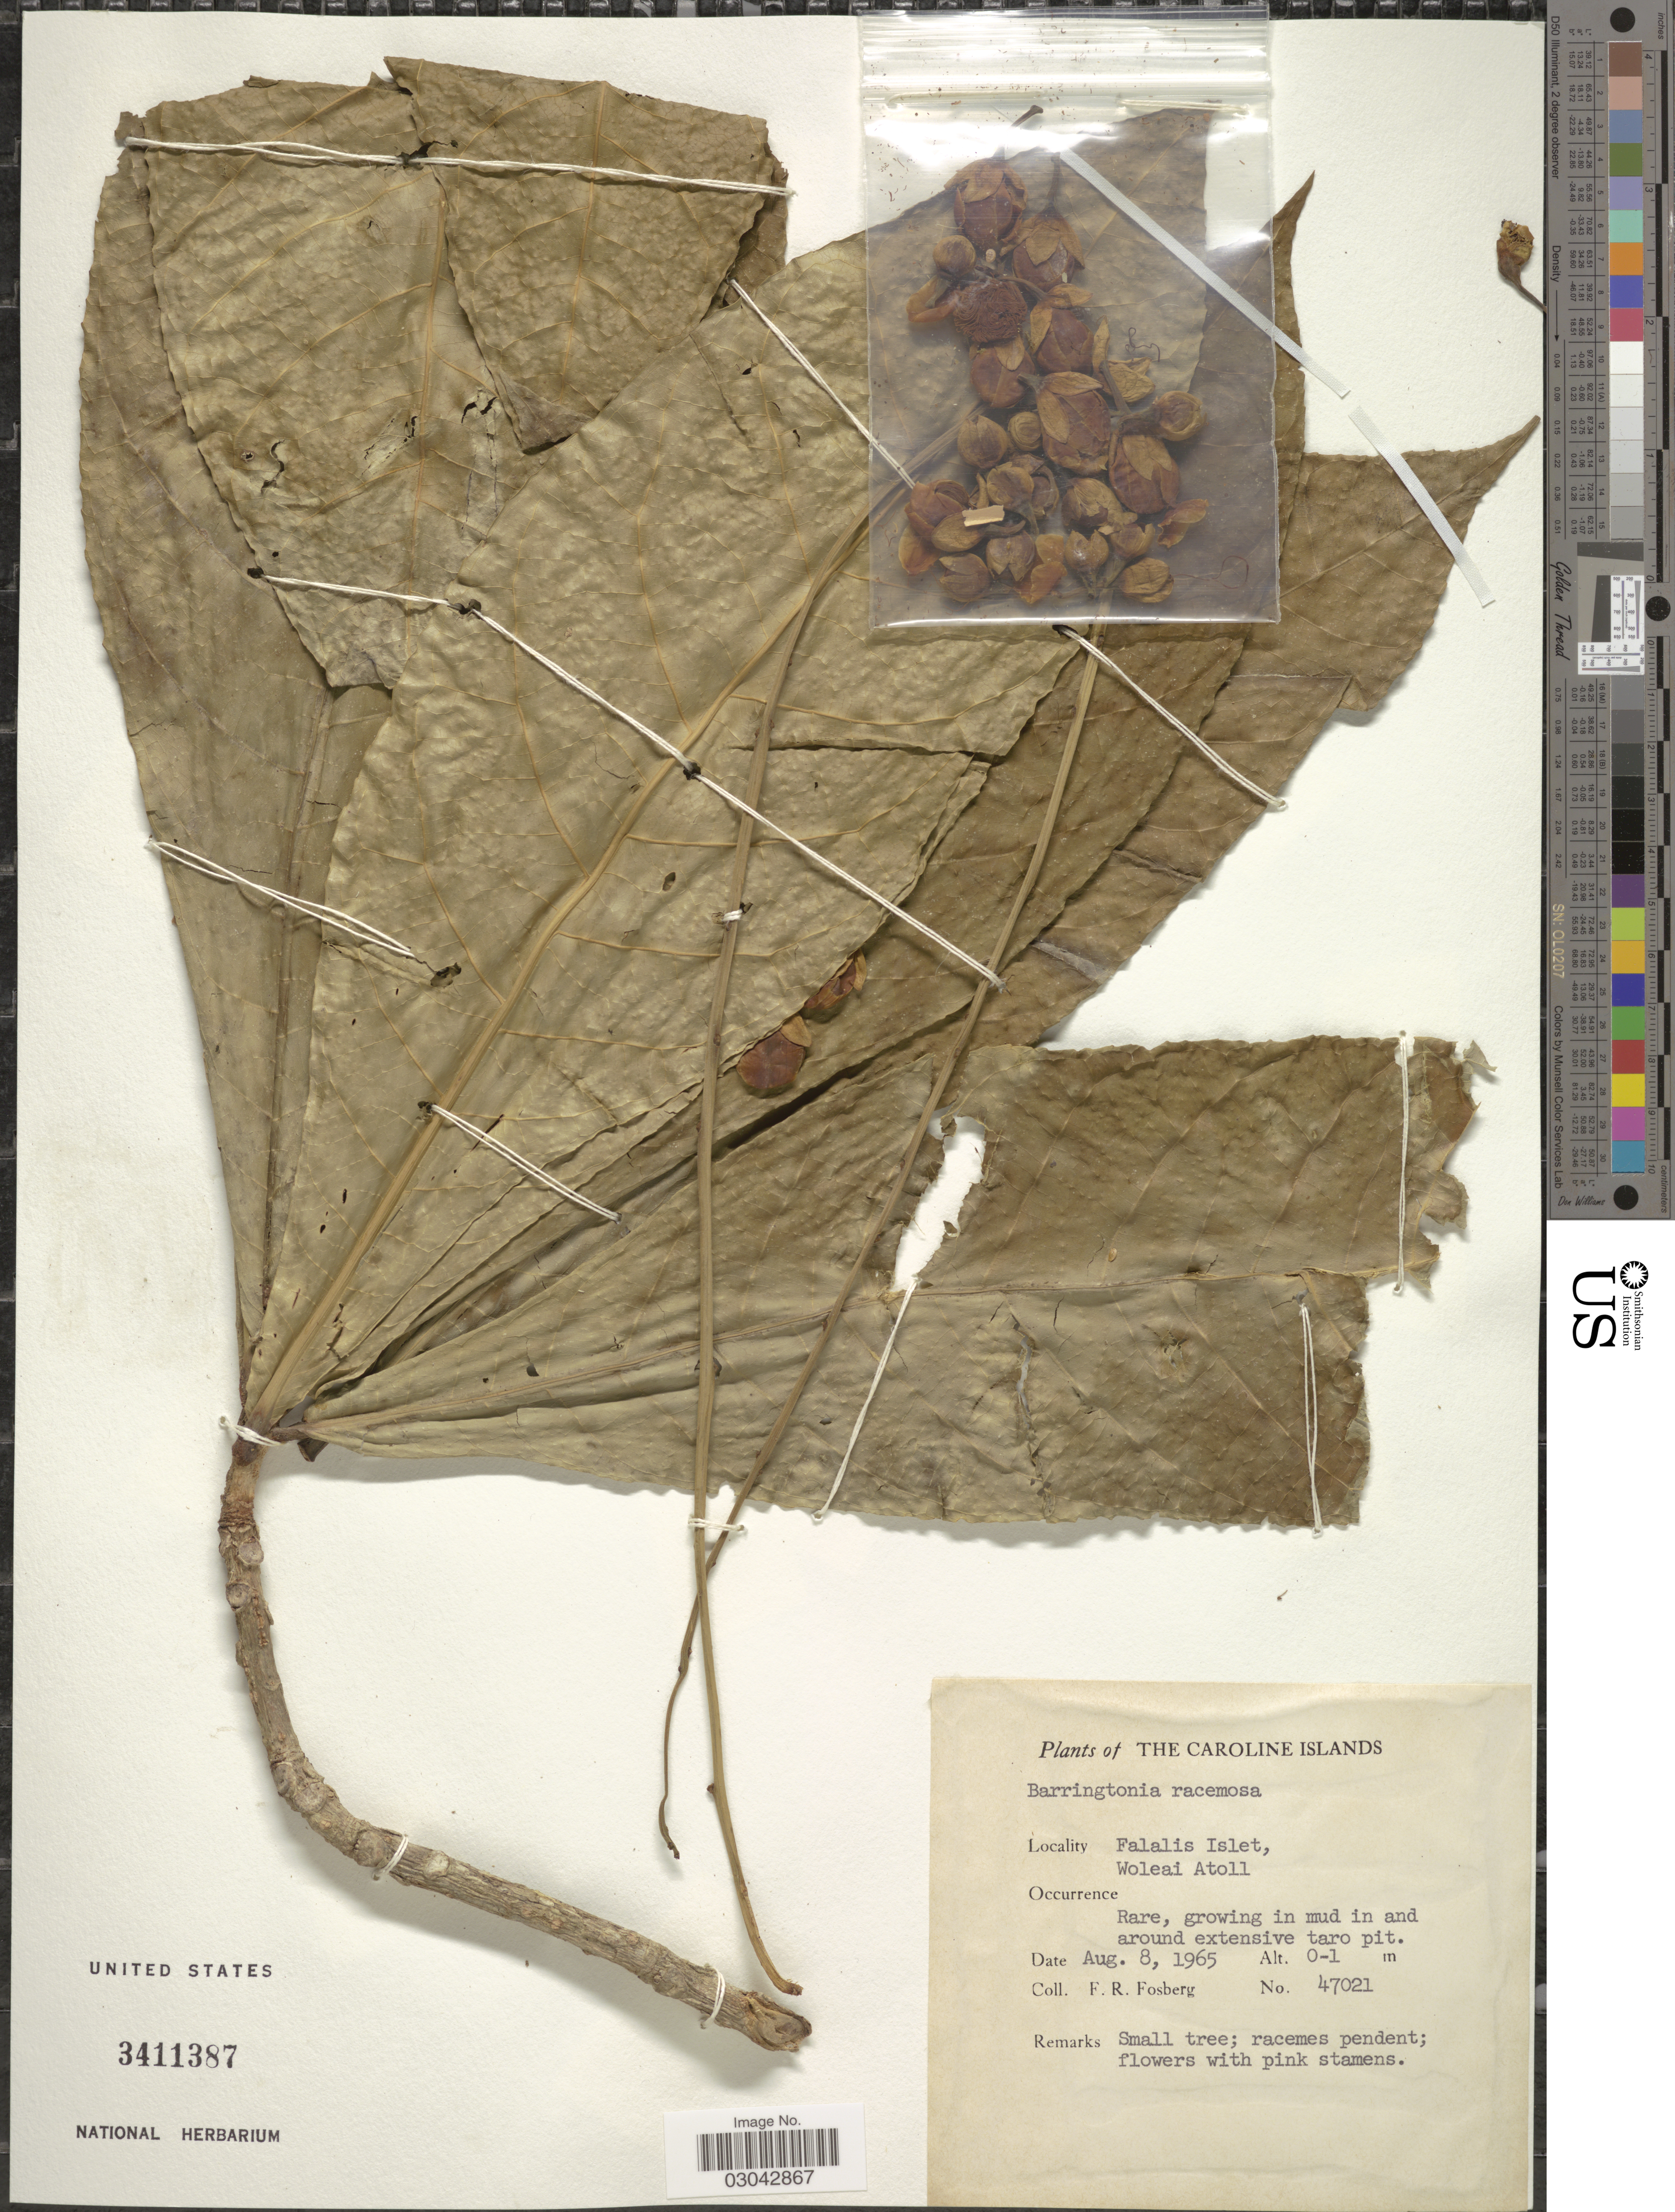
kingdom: Plantae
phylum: Tracheophyta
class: Magnoliopsida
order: Ericales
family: Lecythidaceae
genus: Barringtonia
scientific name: Barringtonia racemosa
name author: (L.) Spreng.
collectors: F. R. Fosberg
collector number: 47021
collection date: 1965-08-08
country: Micronesia, Federated States of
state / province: Yap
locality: The Caroline Islands, Falalis Islet, Woleai Atoll.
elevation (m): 0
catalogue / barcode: US 3411387